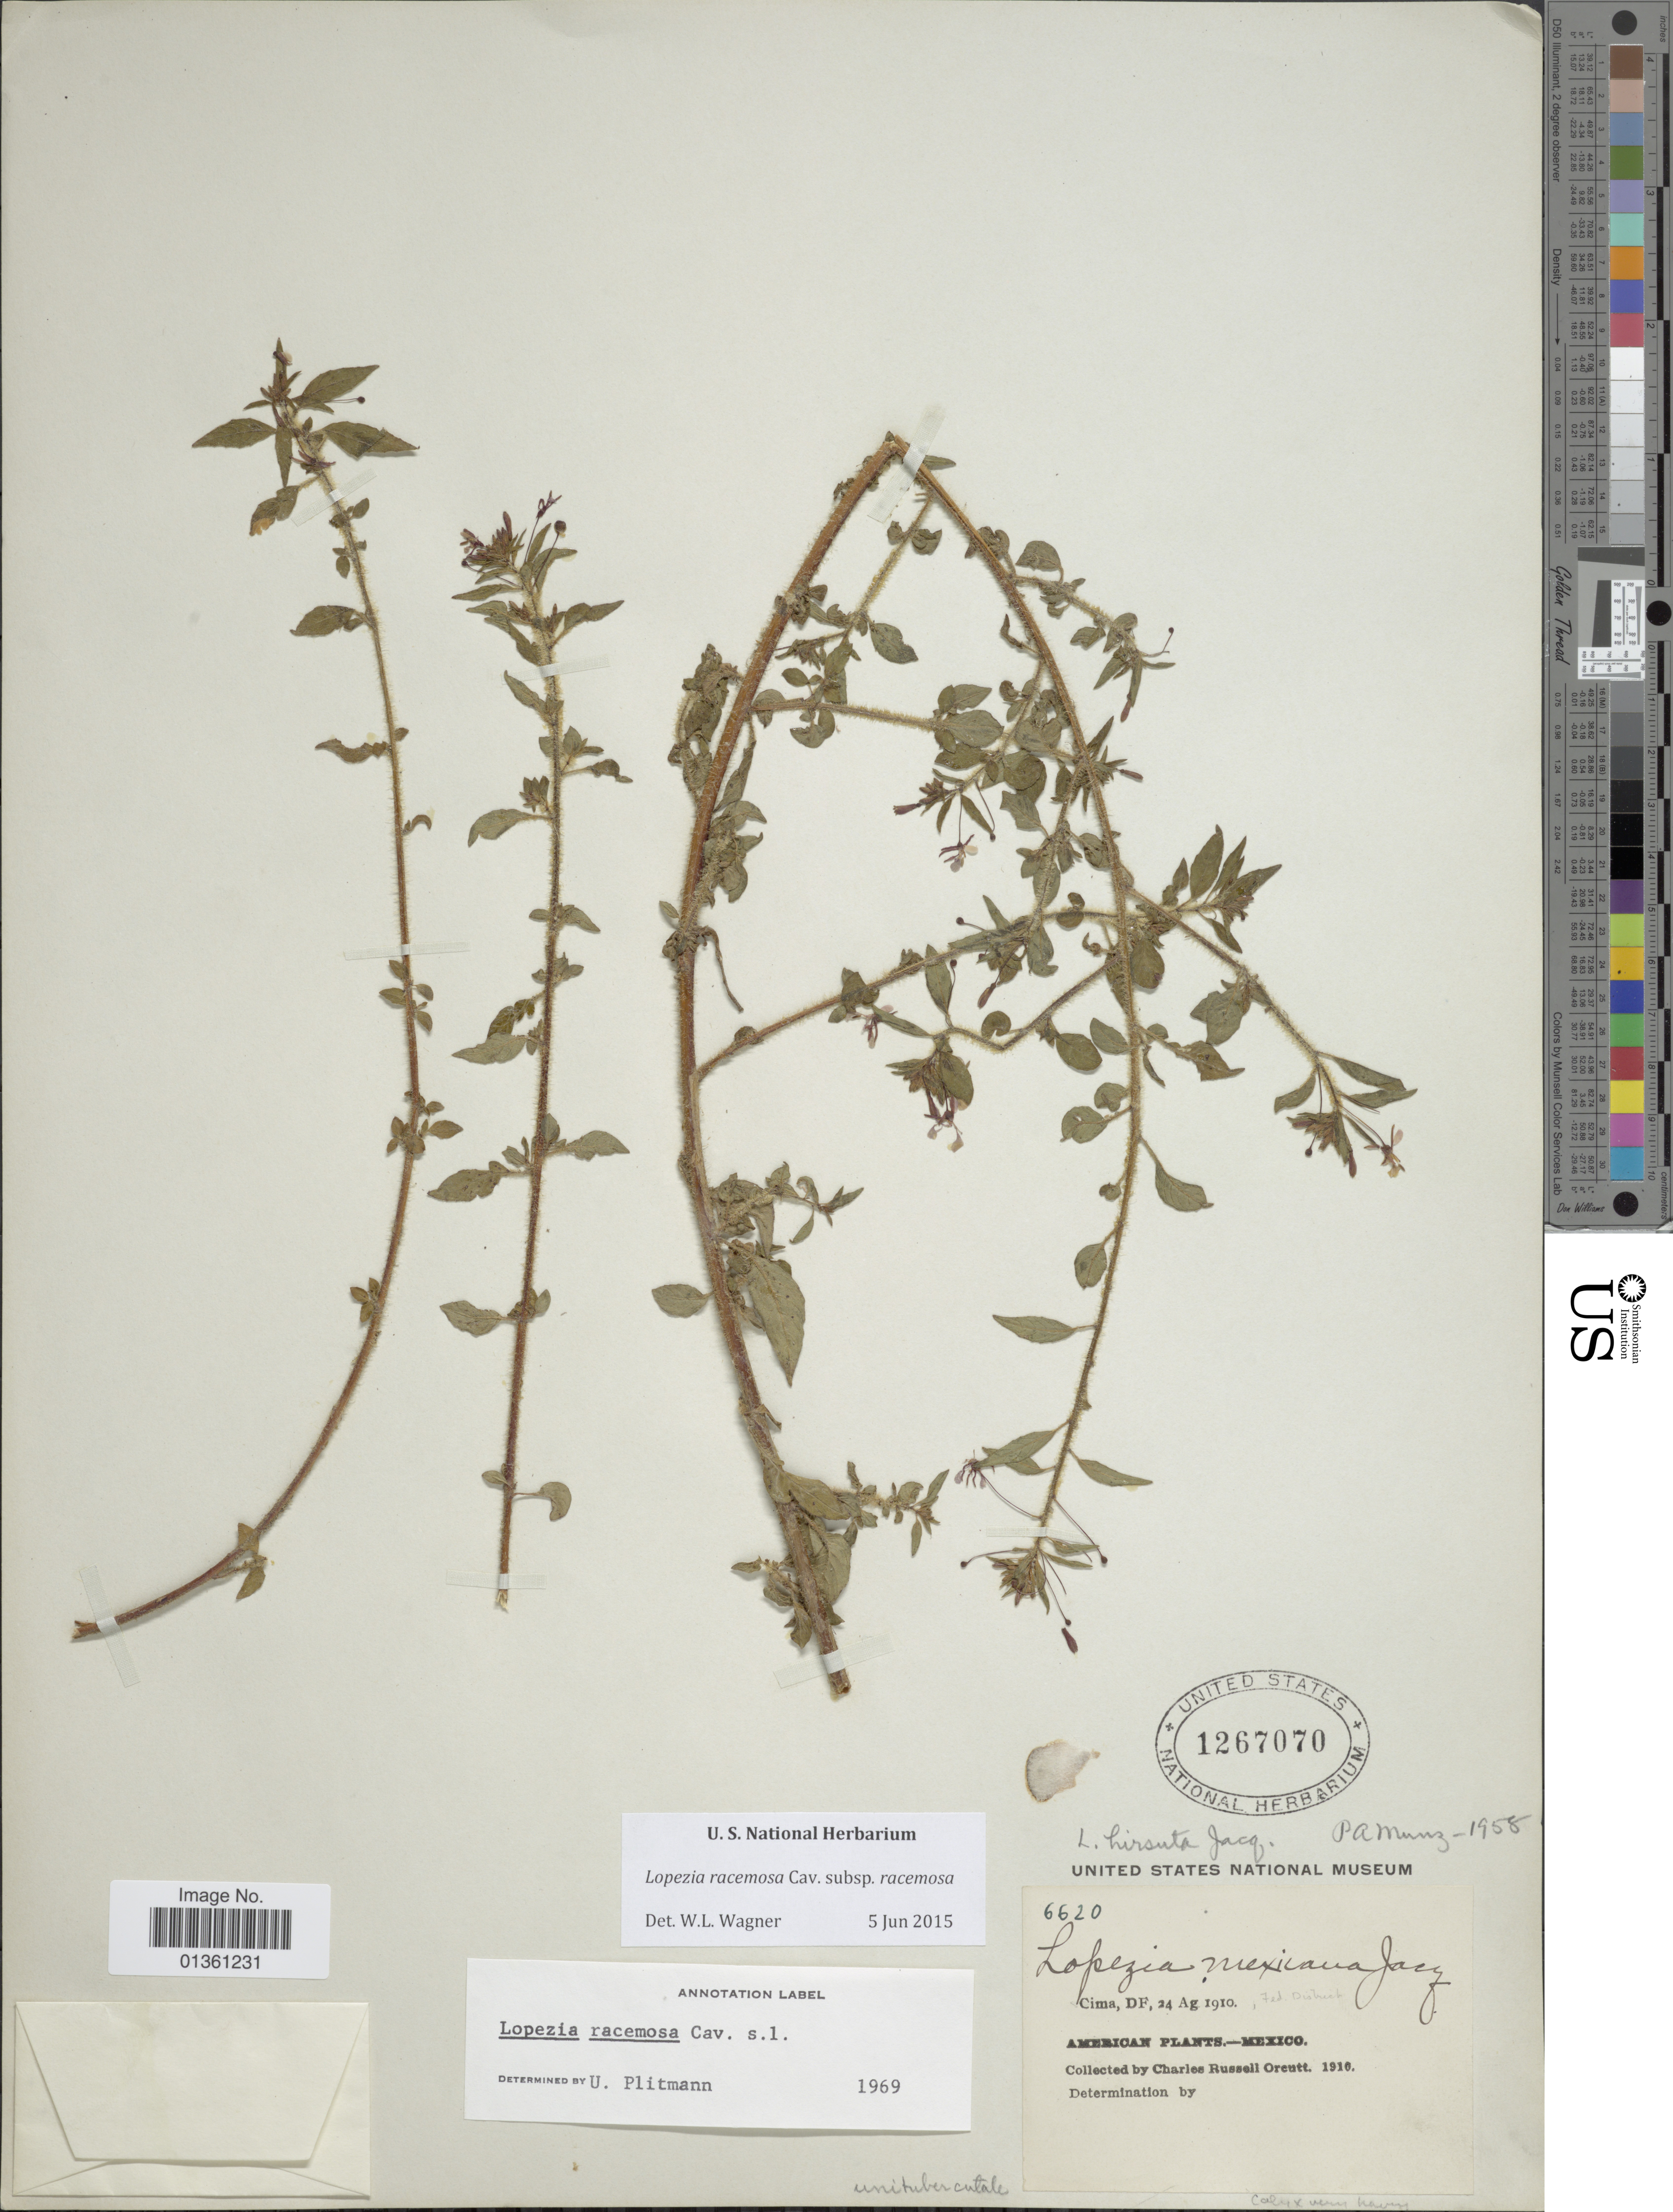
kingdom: Plantae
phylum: Tracheophyta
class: Magnoliopsida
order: Myrtales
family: Onagraceae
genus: Lopezia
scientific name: Lopezia racemosa subsp. racemosa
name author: Cav.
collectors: C. R. Orcutt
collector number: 6620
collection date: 1910-08-24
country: Mexico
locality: Cima, DF., Fed. District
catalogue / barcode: US 1267070